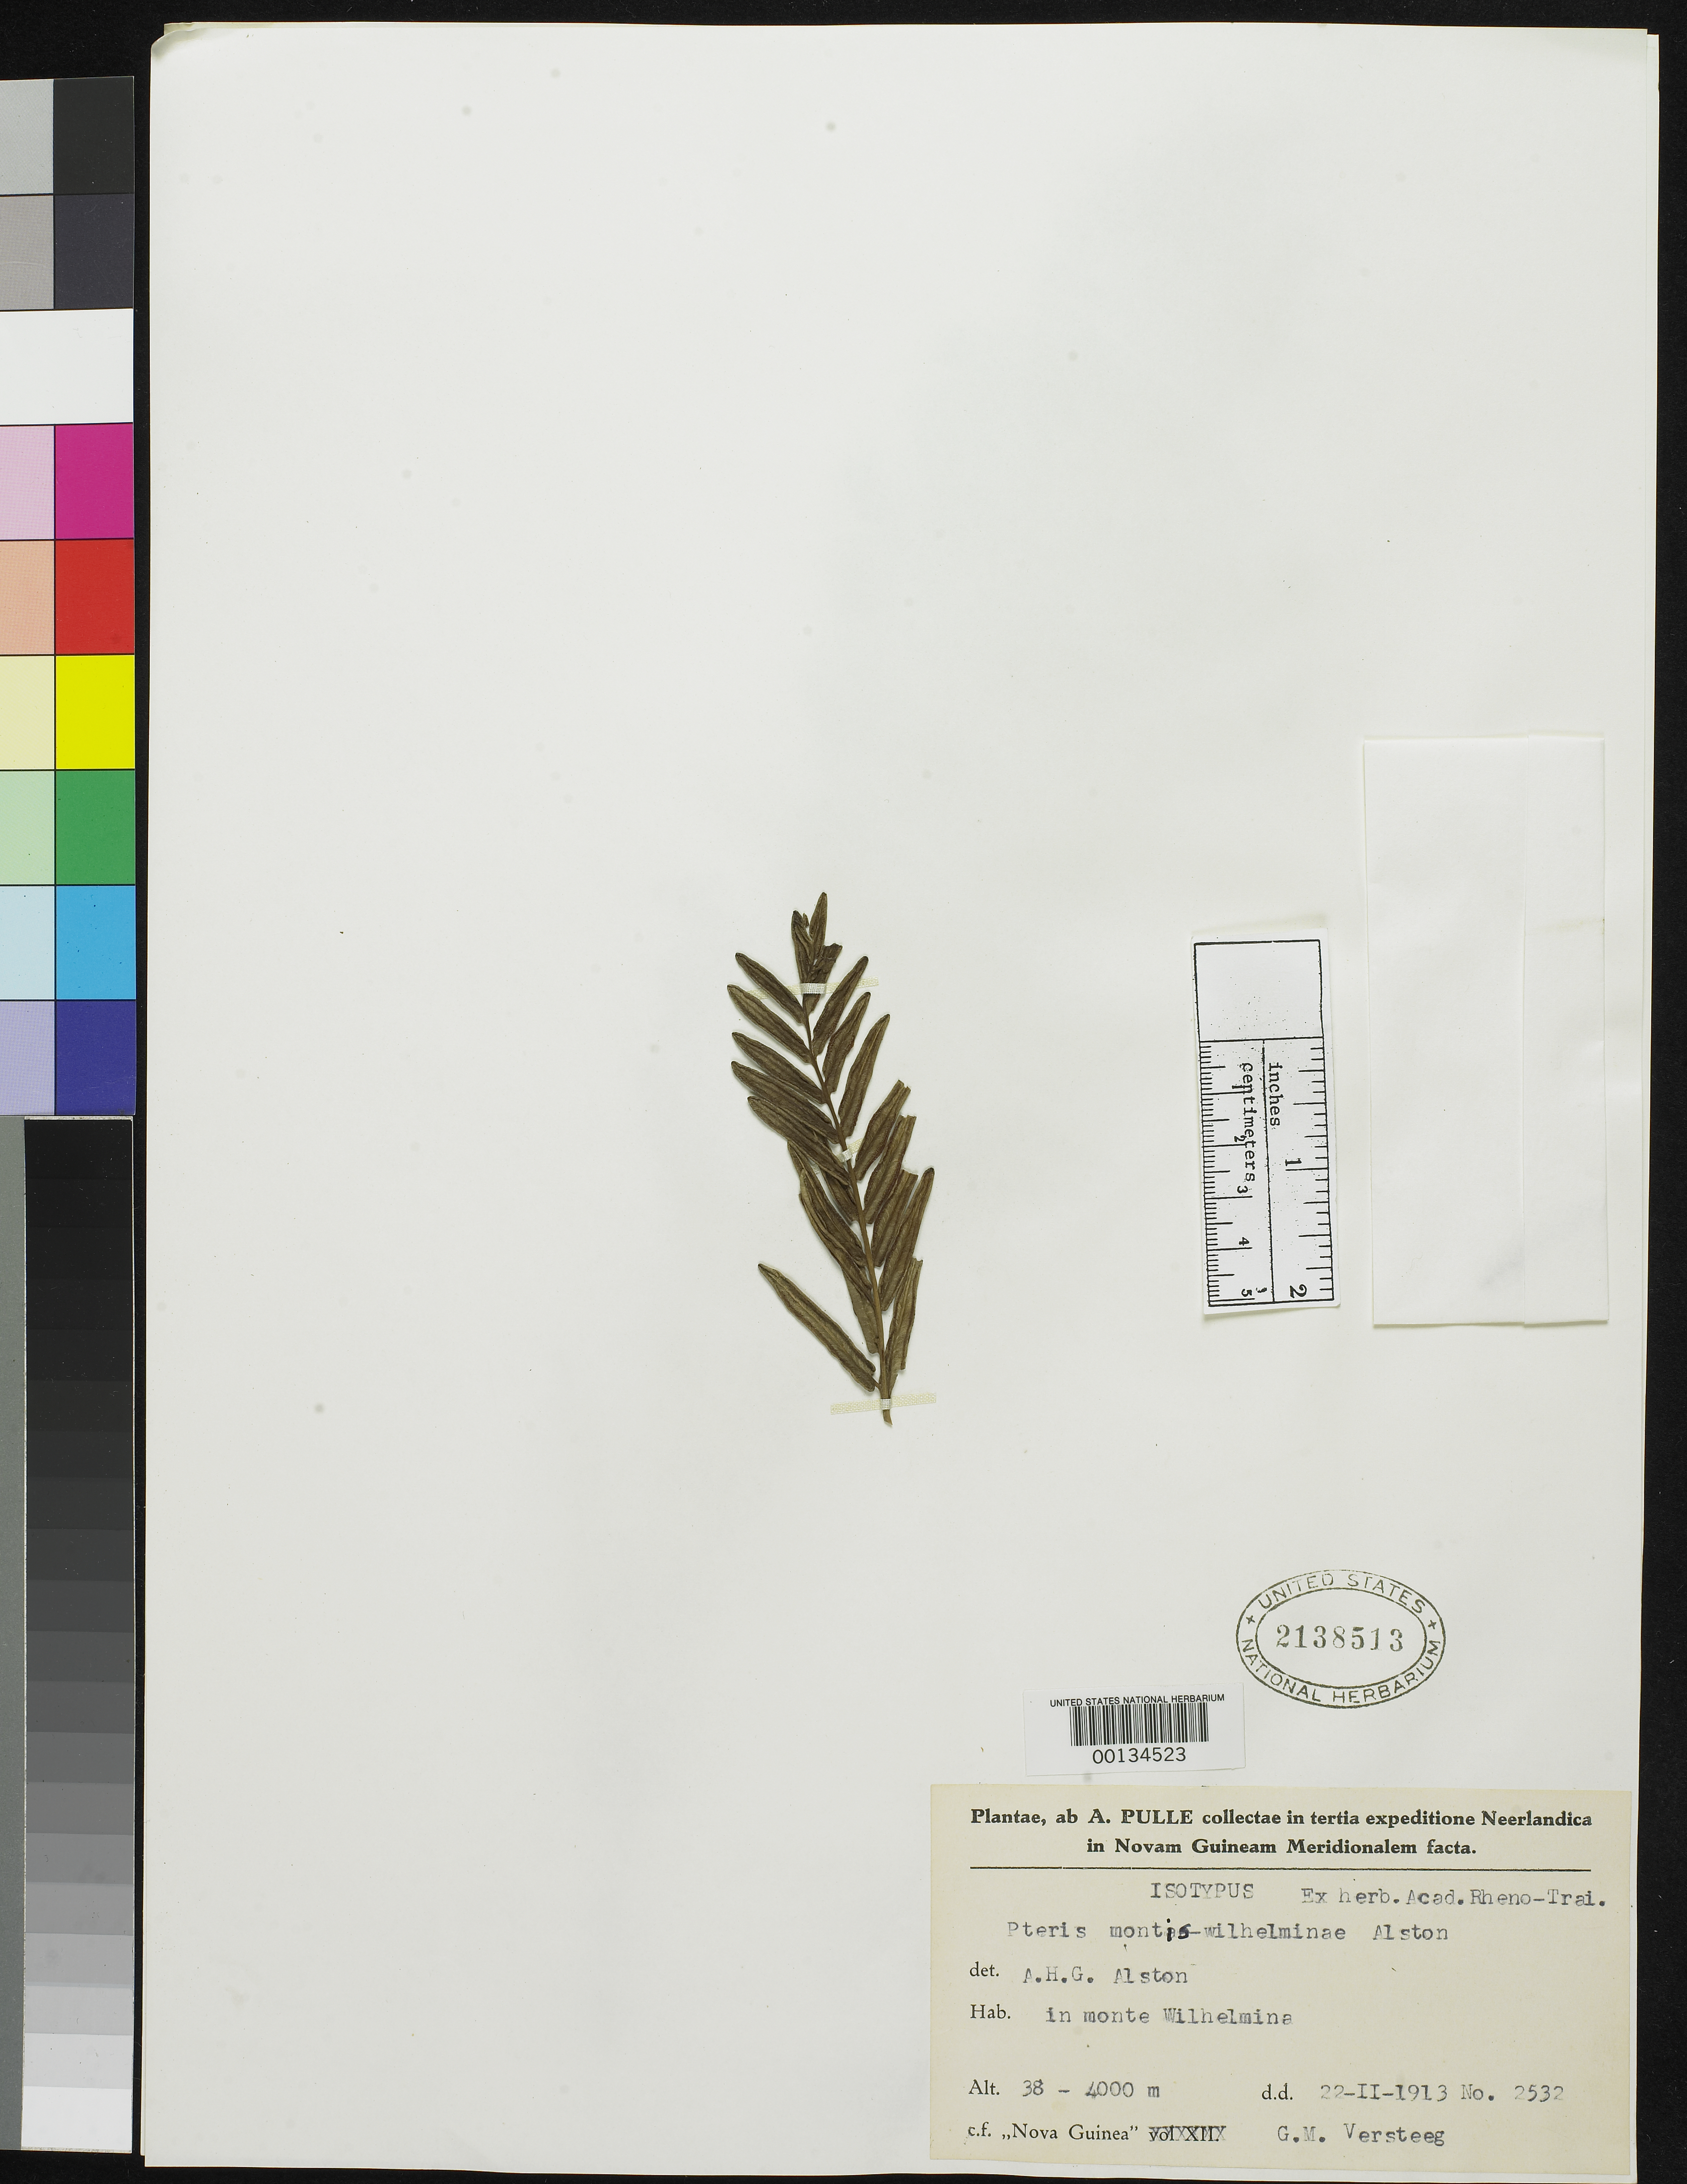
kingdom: Plantae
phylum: Tracheophyta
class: Polypodiopsida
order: Polypodiales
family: Pteridaceae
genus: Pteris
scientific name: Pteris montis-wilhelminae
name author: Alston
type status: Isotype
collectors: G. Versteeg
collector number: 2532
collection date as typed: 22 Feb 1913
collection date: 1913-02-22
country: Papua New Guinea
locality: Monte Wilhelmina.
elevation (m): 3800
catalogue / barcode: US 2138513